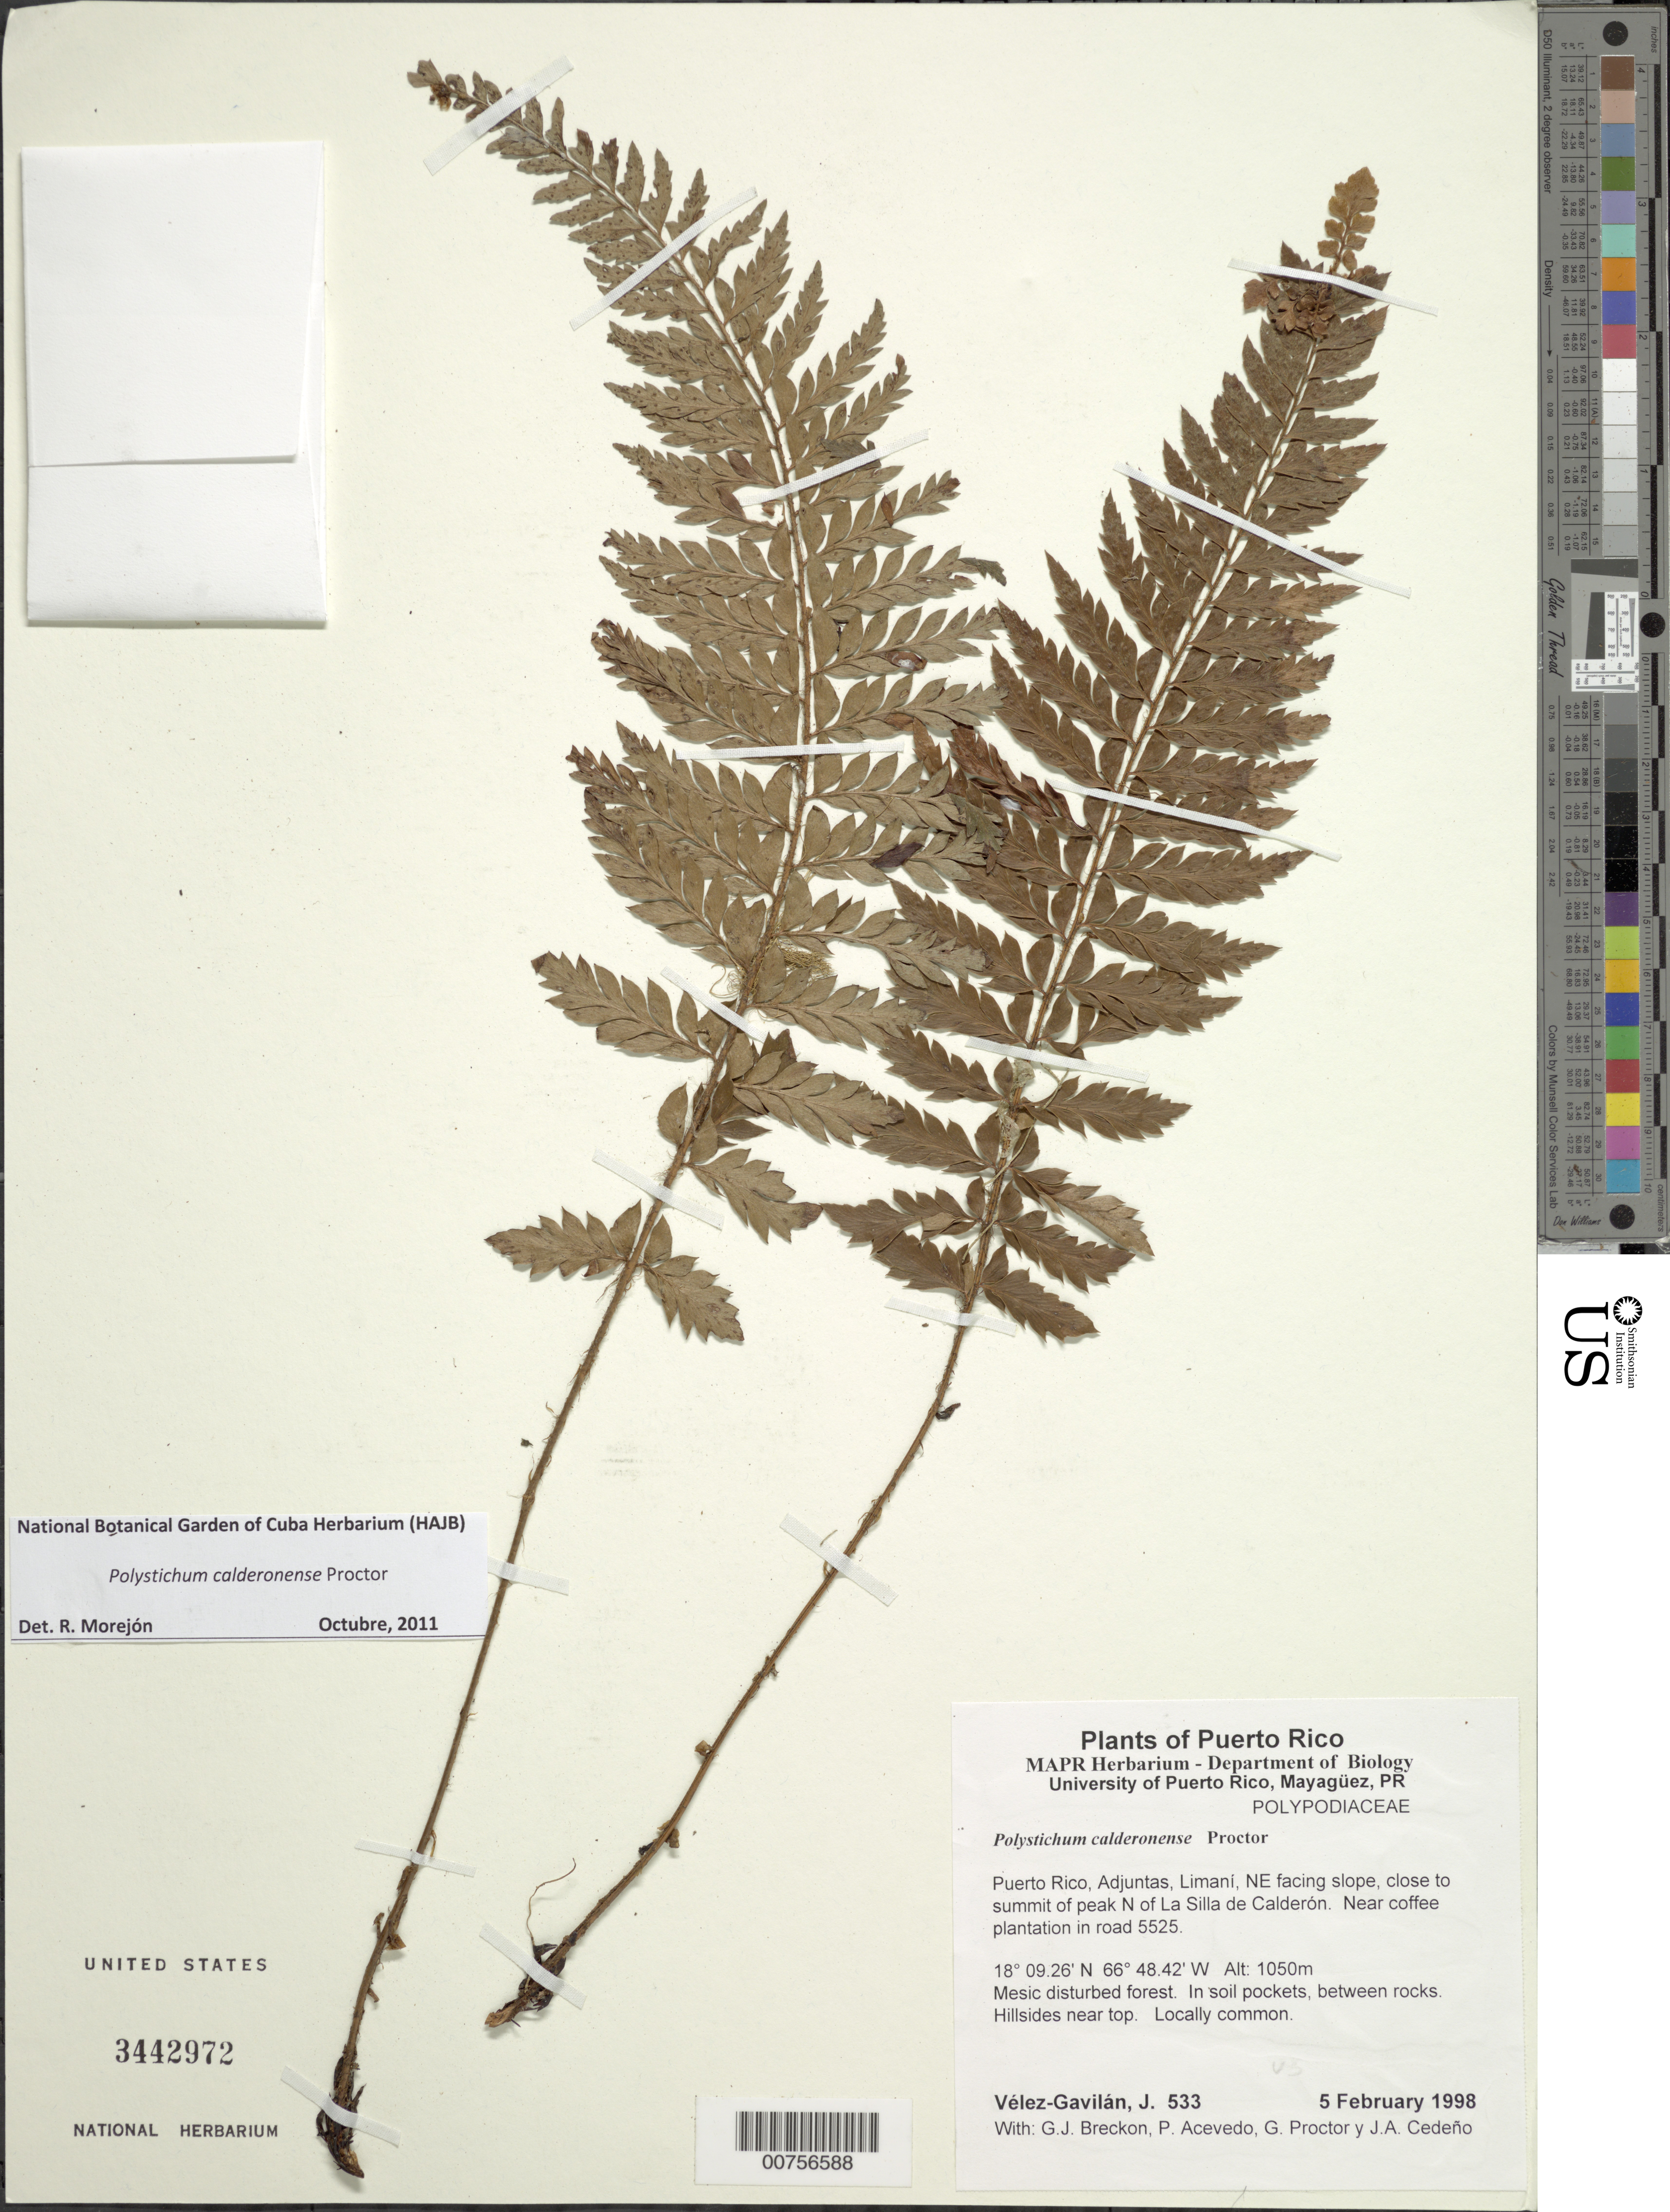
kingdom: Plantae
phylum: Tracheophyta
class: Polypodiopsida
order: Polypodiales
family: Dryopteridaceae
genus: Polystichum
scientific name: Polystichum calderonense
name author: Proctor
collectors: J. Vélez-Gavilán, G. J. Breckon, P. Acevedo-Rodr., G. Proctor & J. A. Cedeño M.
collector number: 533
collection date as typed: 05 Feb 1998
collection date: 1998-02-05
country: Puerto Rico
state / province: Adjuntas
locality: Adjuntas, Limaní, NE facing slope, close to summit of peak N of La Silla de Calderón. Near coffee plantation in road 5525.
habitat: Mesic disturbed forest. In soil pockets between rocks. Hillsides near top.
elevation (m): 1050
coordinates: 18.15722222, -66.81166667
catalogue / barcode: US 3442972